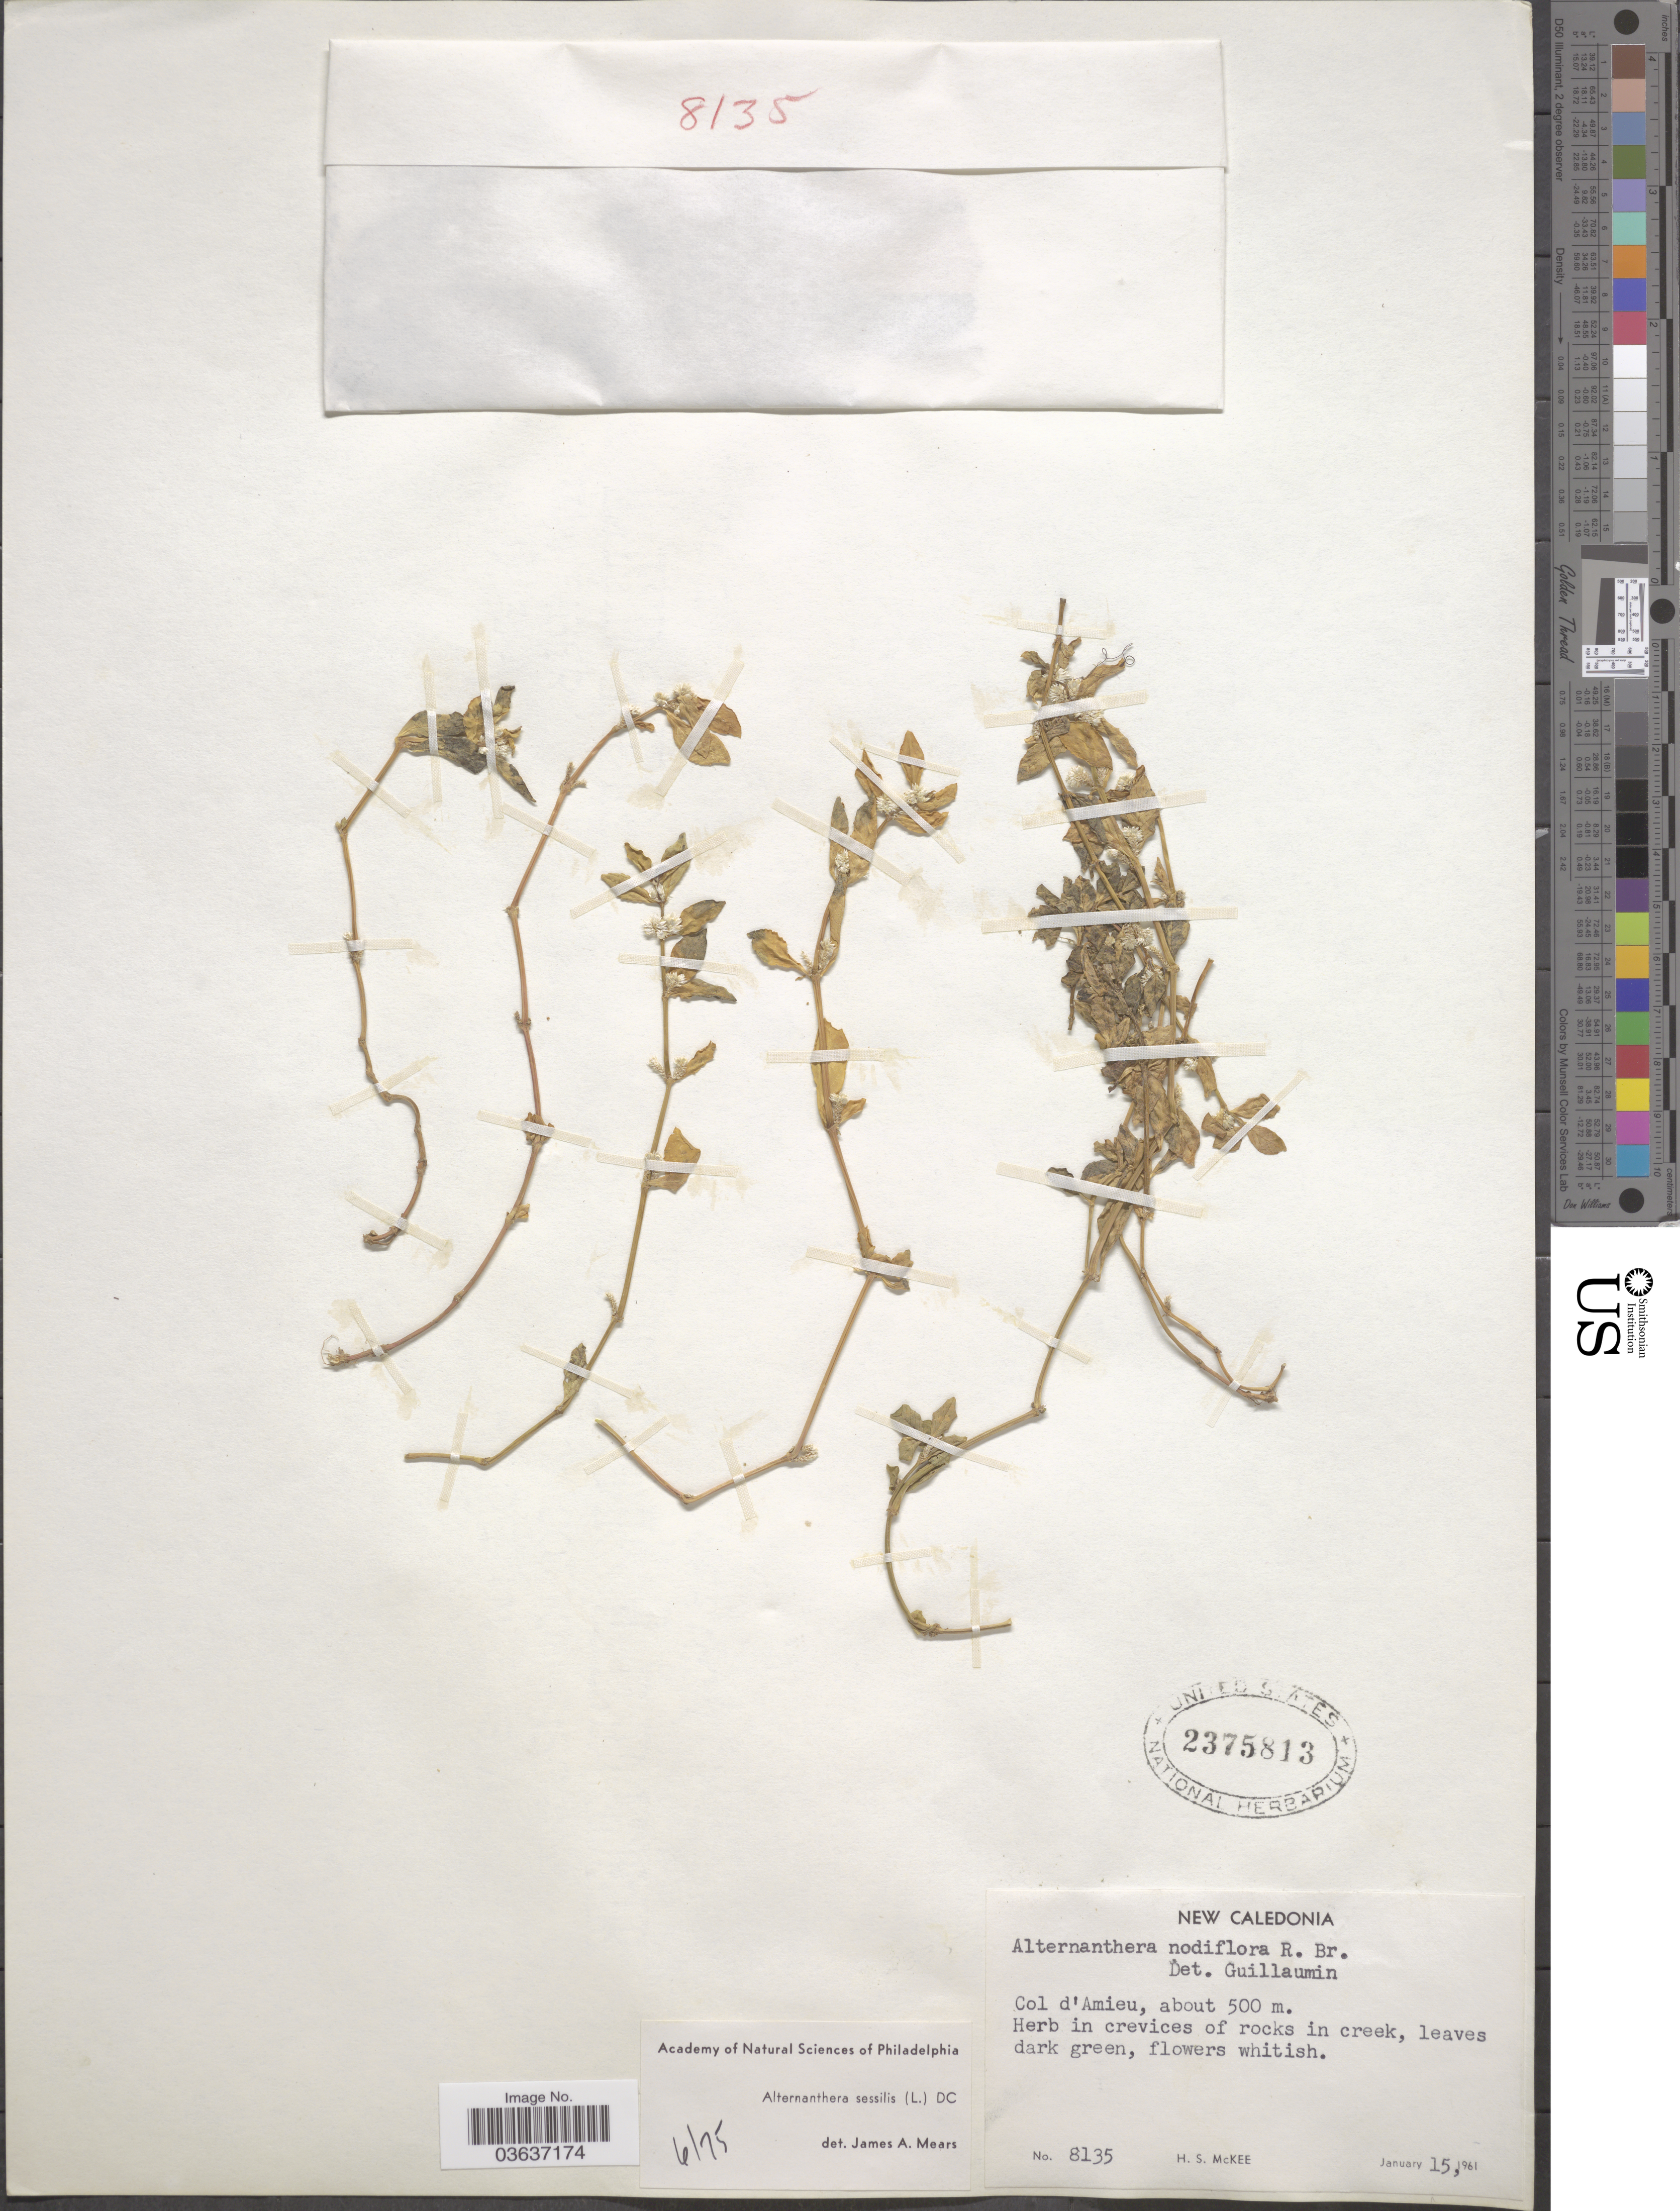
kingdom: Plantae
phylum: Tracheophyta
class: Magnoliopsida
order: Caryophyllales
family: Amaranthaceae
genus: Alternanthera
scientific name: Alternanthera sessilis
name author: (L.) DC.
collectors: H. S. McKee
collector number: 8135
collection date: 1961-01-15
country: New Caledonia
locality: Col d'Amieu.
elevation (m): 500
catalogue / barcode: US 2375813